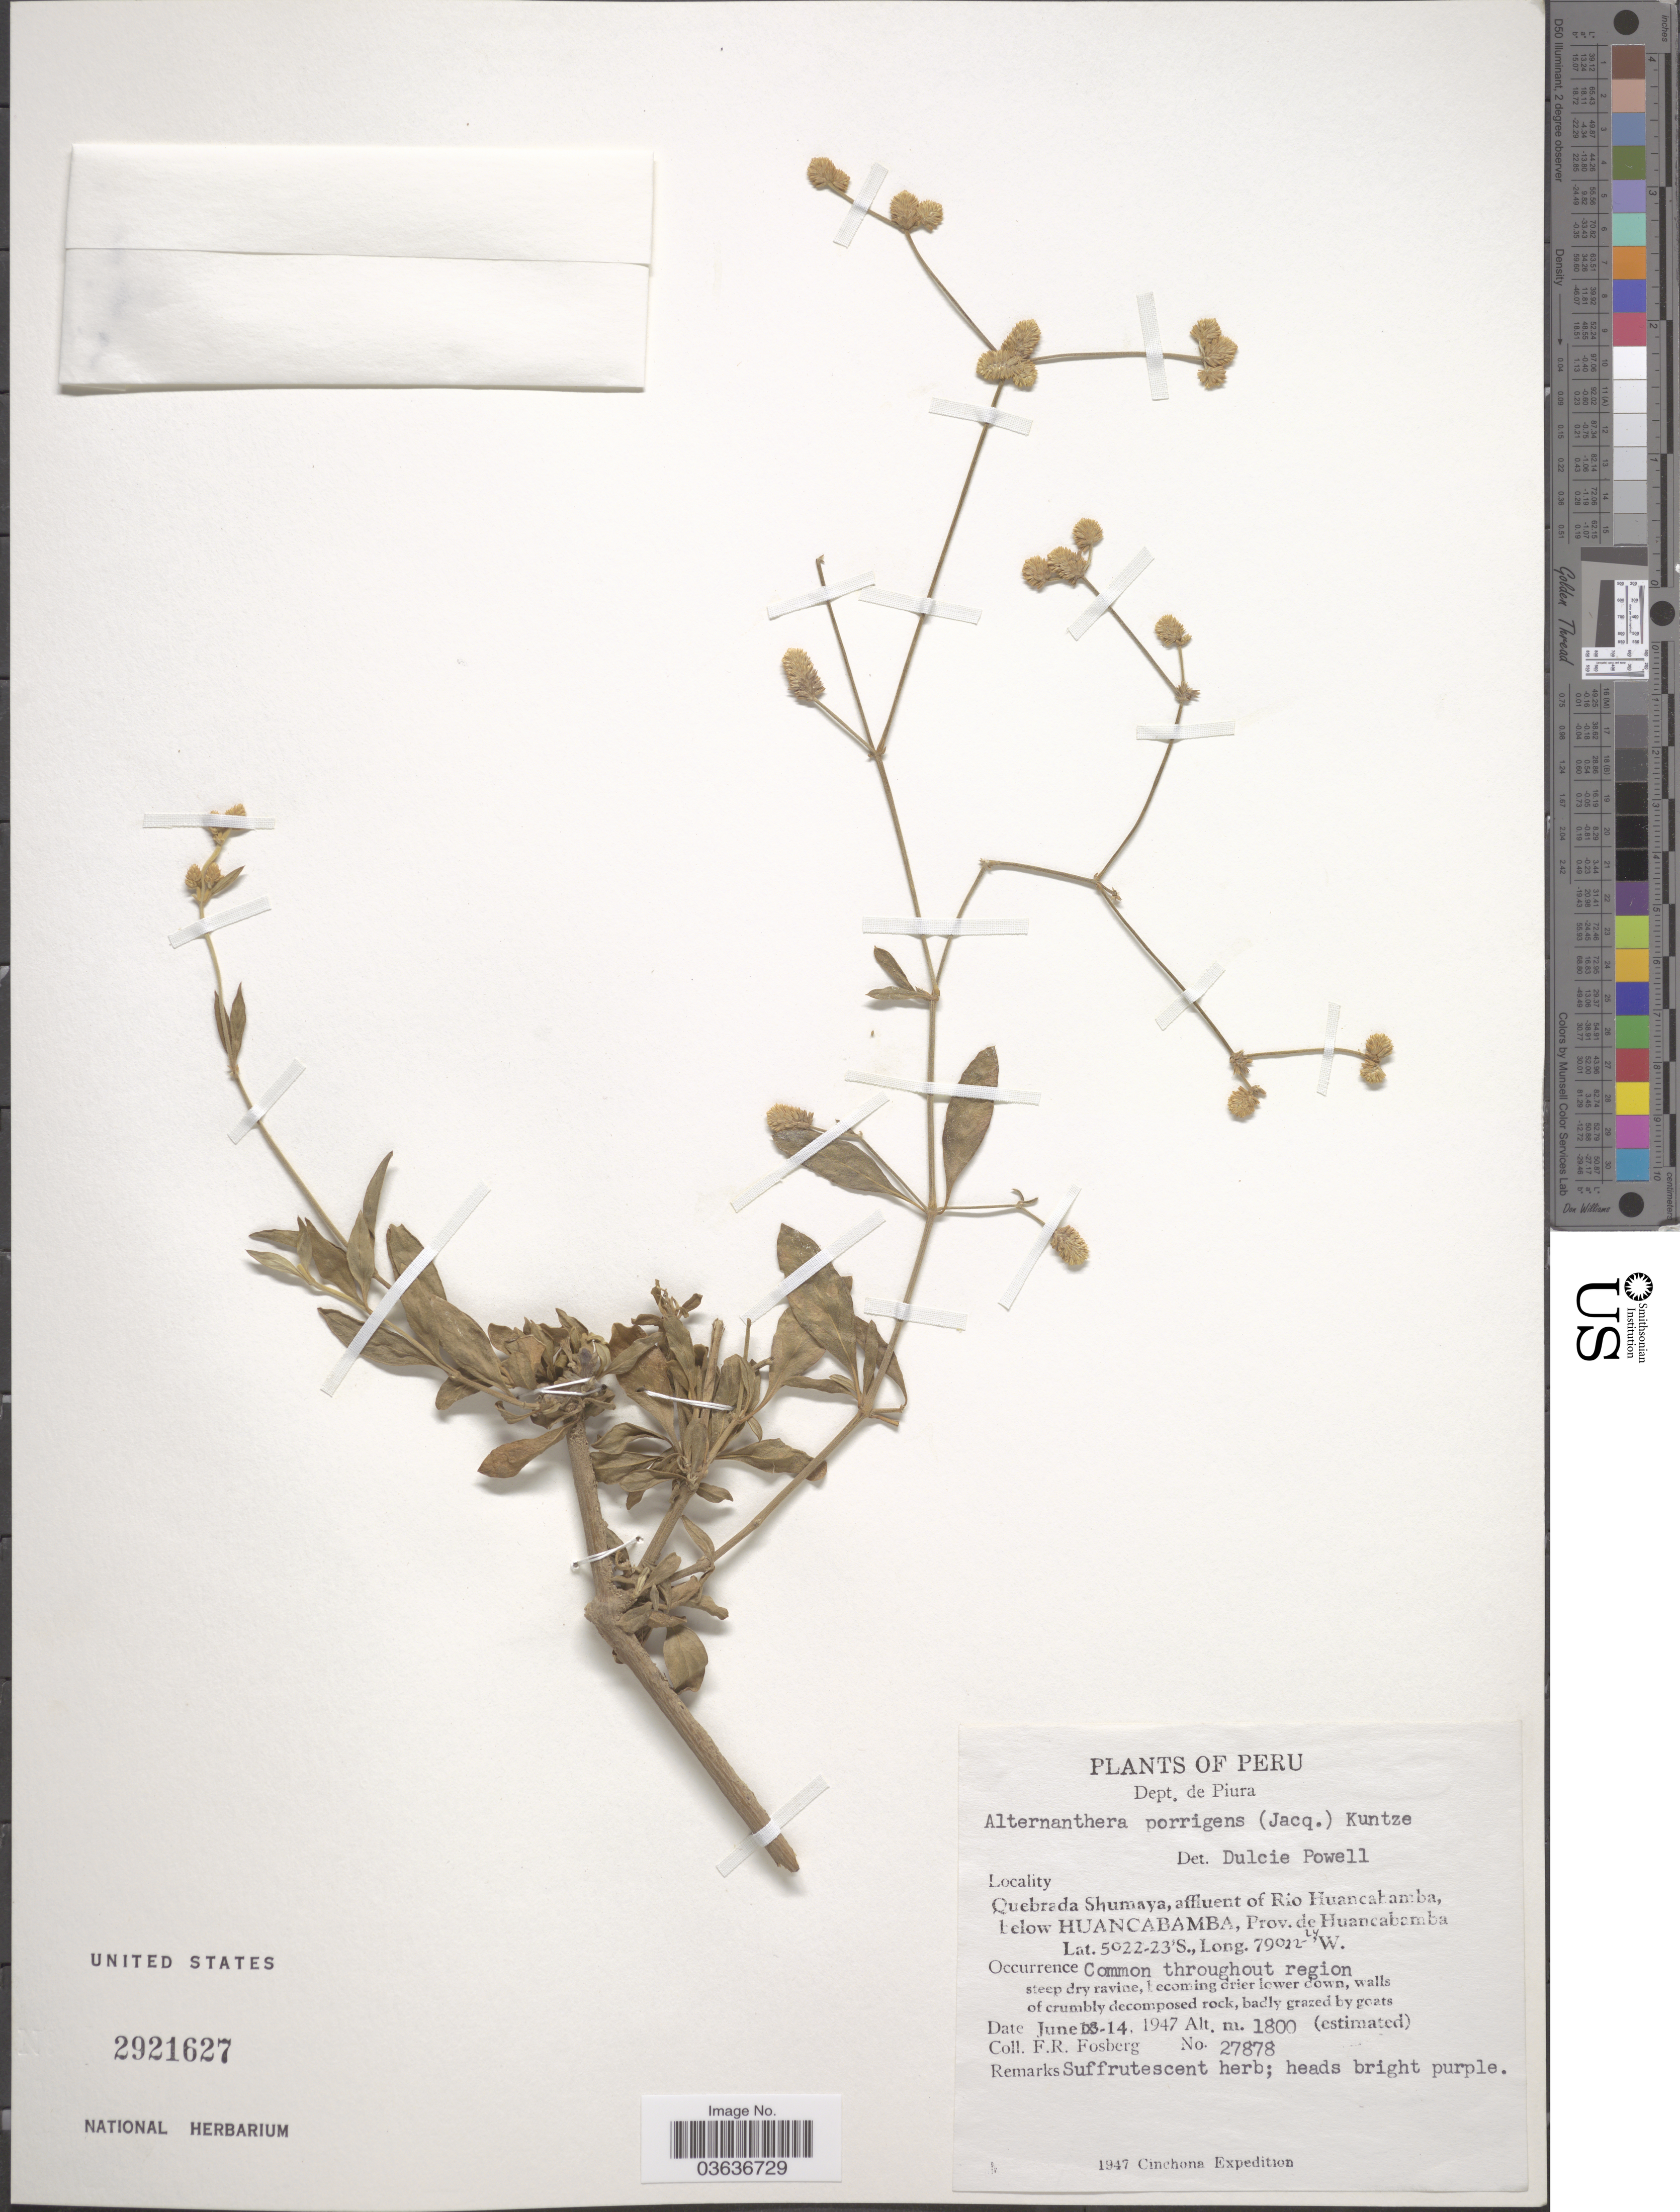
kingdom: Plantae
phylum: Tracheophyta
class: Magnoliopsida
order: Caryophyllales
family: Amaranthaceae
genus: Alternanthera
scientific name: Alternanthera porrigens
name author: (Jacq.) Kuntze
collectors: F. R. Fosberg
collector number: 27878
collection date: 1947-06-14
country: Peru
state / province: Piura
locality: Dept. de Piura. Quebrada Shumaya, affluent of Rio Huancabamba, below Huancabamba, Prov. de Huancabamba.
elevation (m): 1800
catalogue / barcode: US 2921627